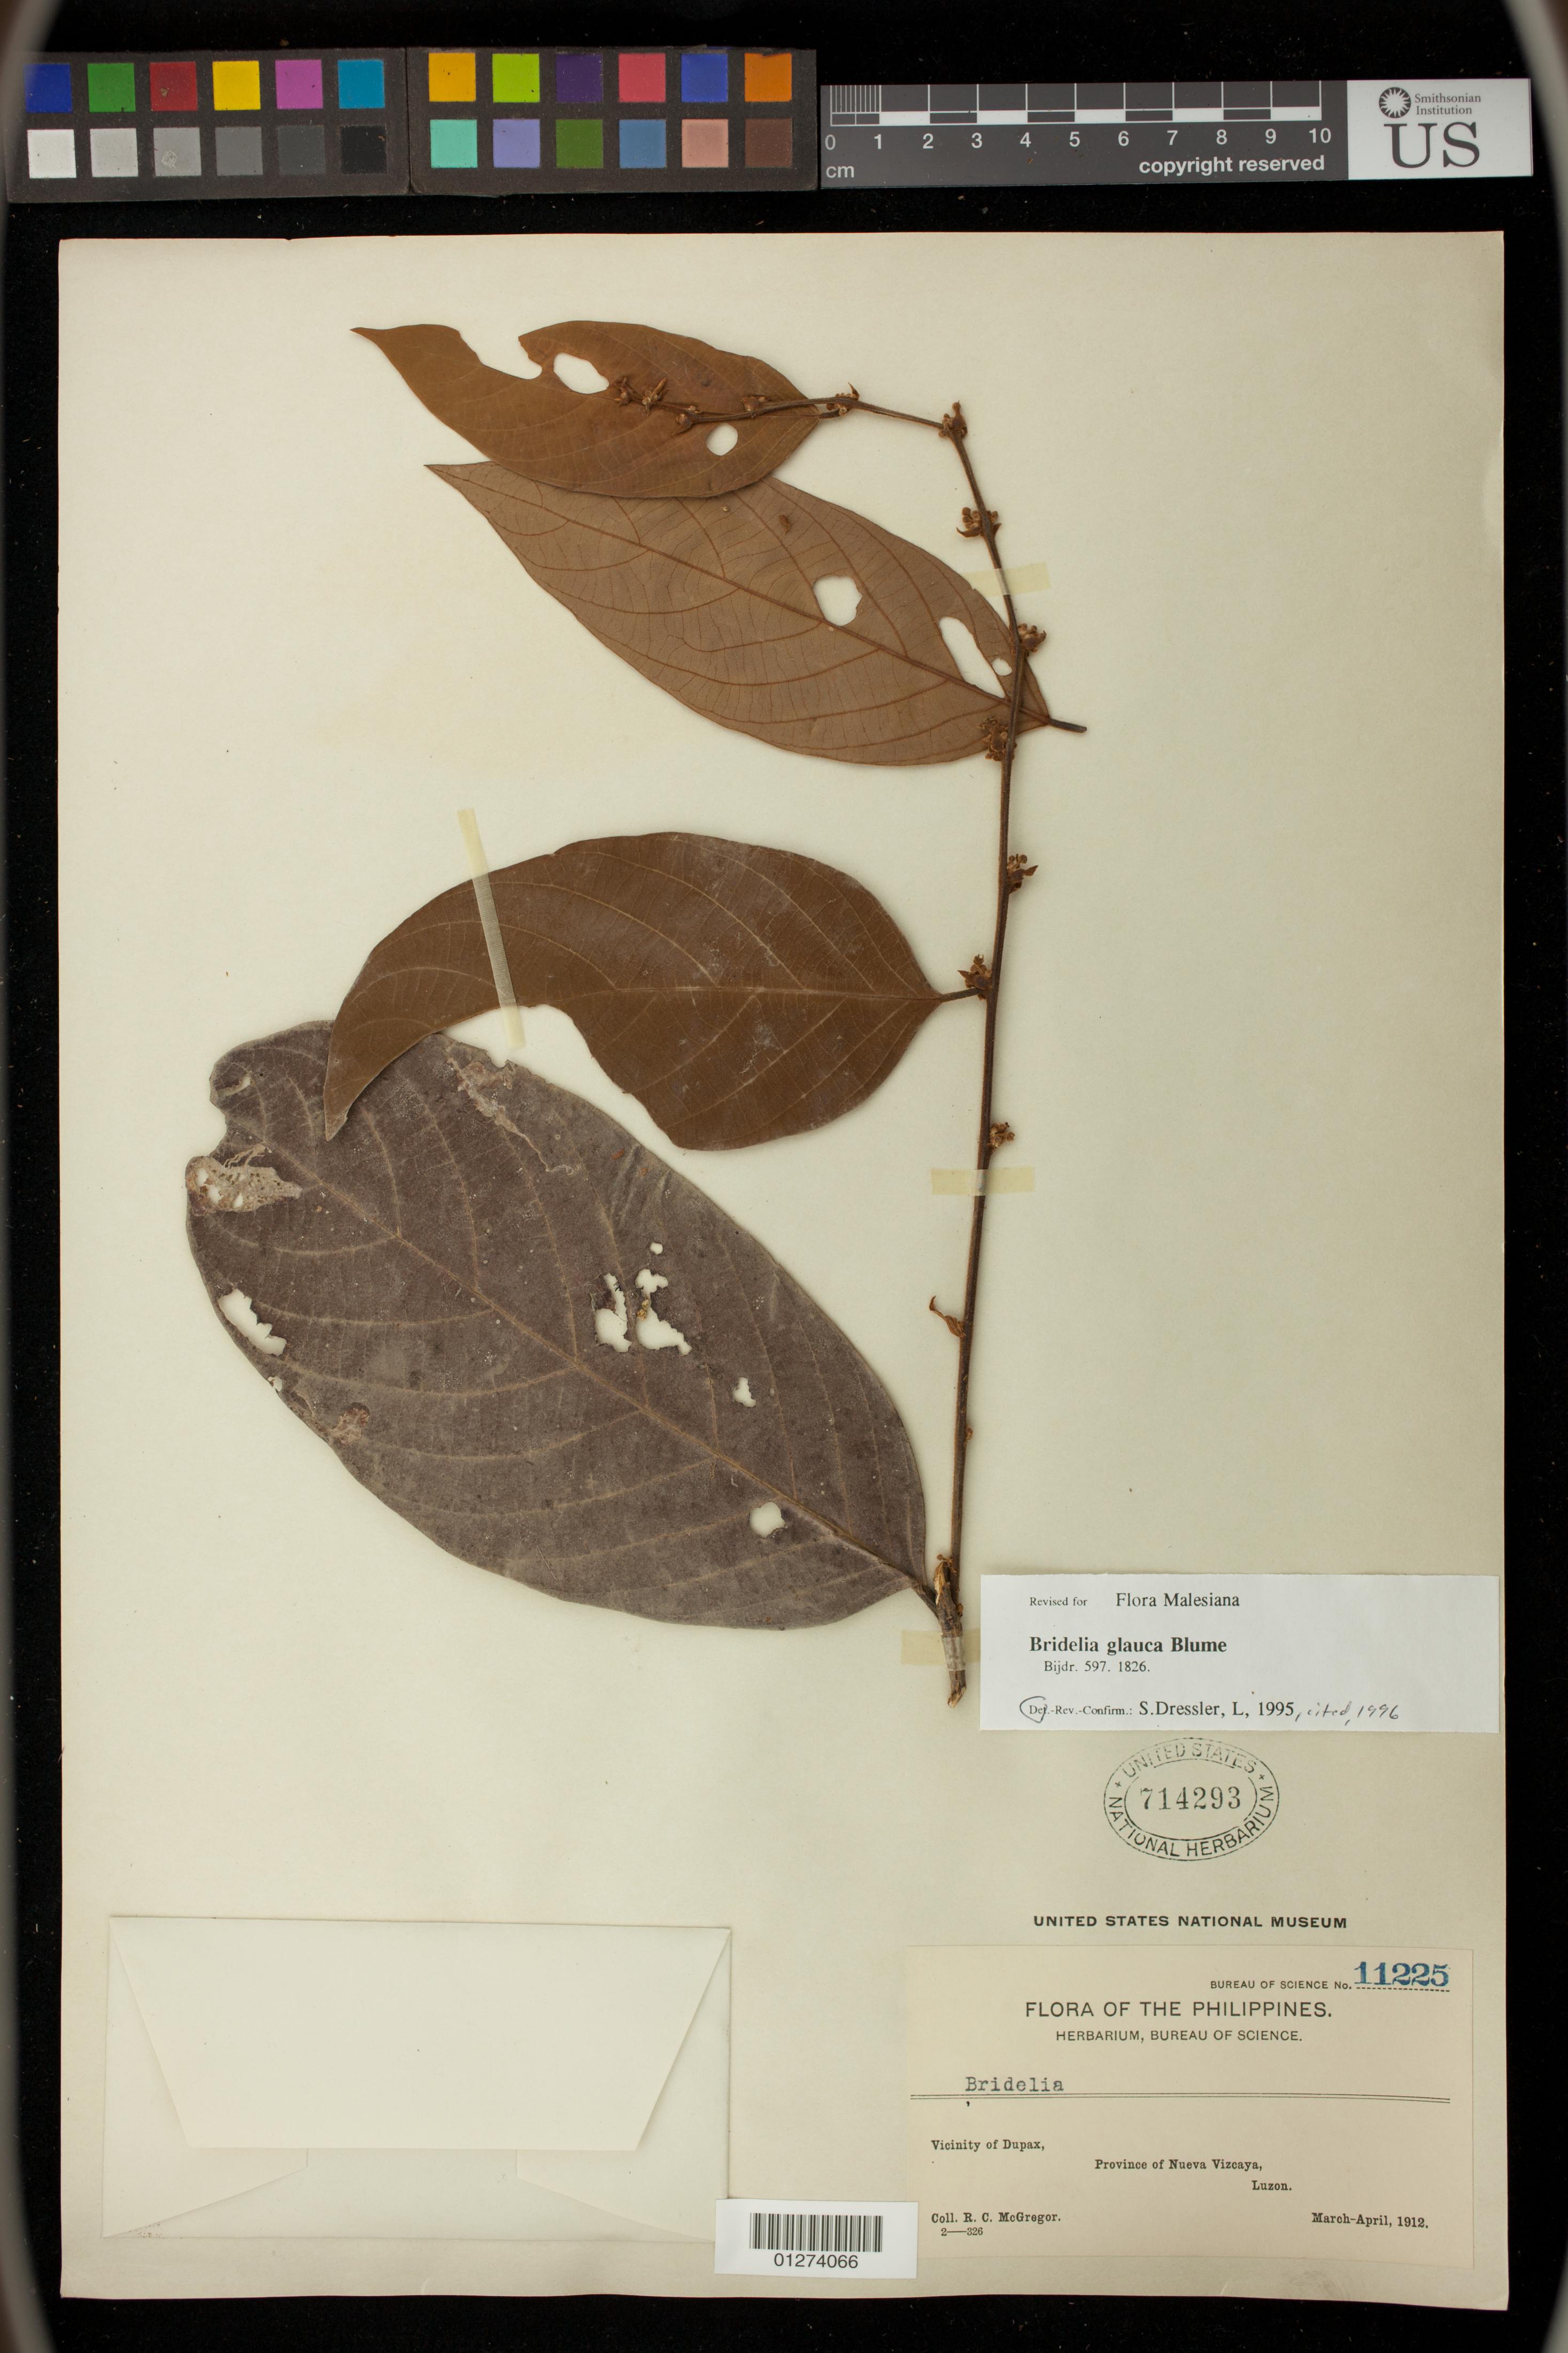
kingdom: Plantae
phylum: Tracheophyta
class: Magnoliopsida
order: Malpighiales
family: Phyllanthaceae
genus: Bridelia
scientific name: Bridelia glauca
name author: Blume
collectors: R. C. McGregor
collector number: Bur. Sci. 11225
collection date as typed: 1912-03/1912-04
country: Philippines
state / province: Cagayan Valley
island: Luzon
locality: Vicinity of Dupax, Province of Nueva Vizcaya, Luzon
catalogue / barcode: US 714293